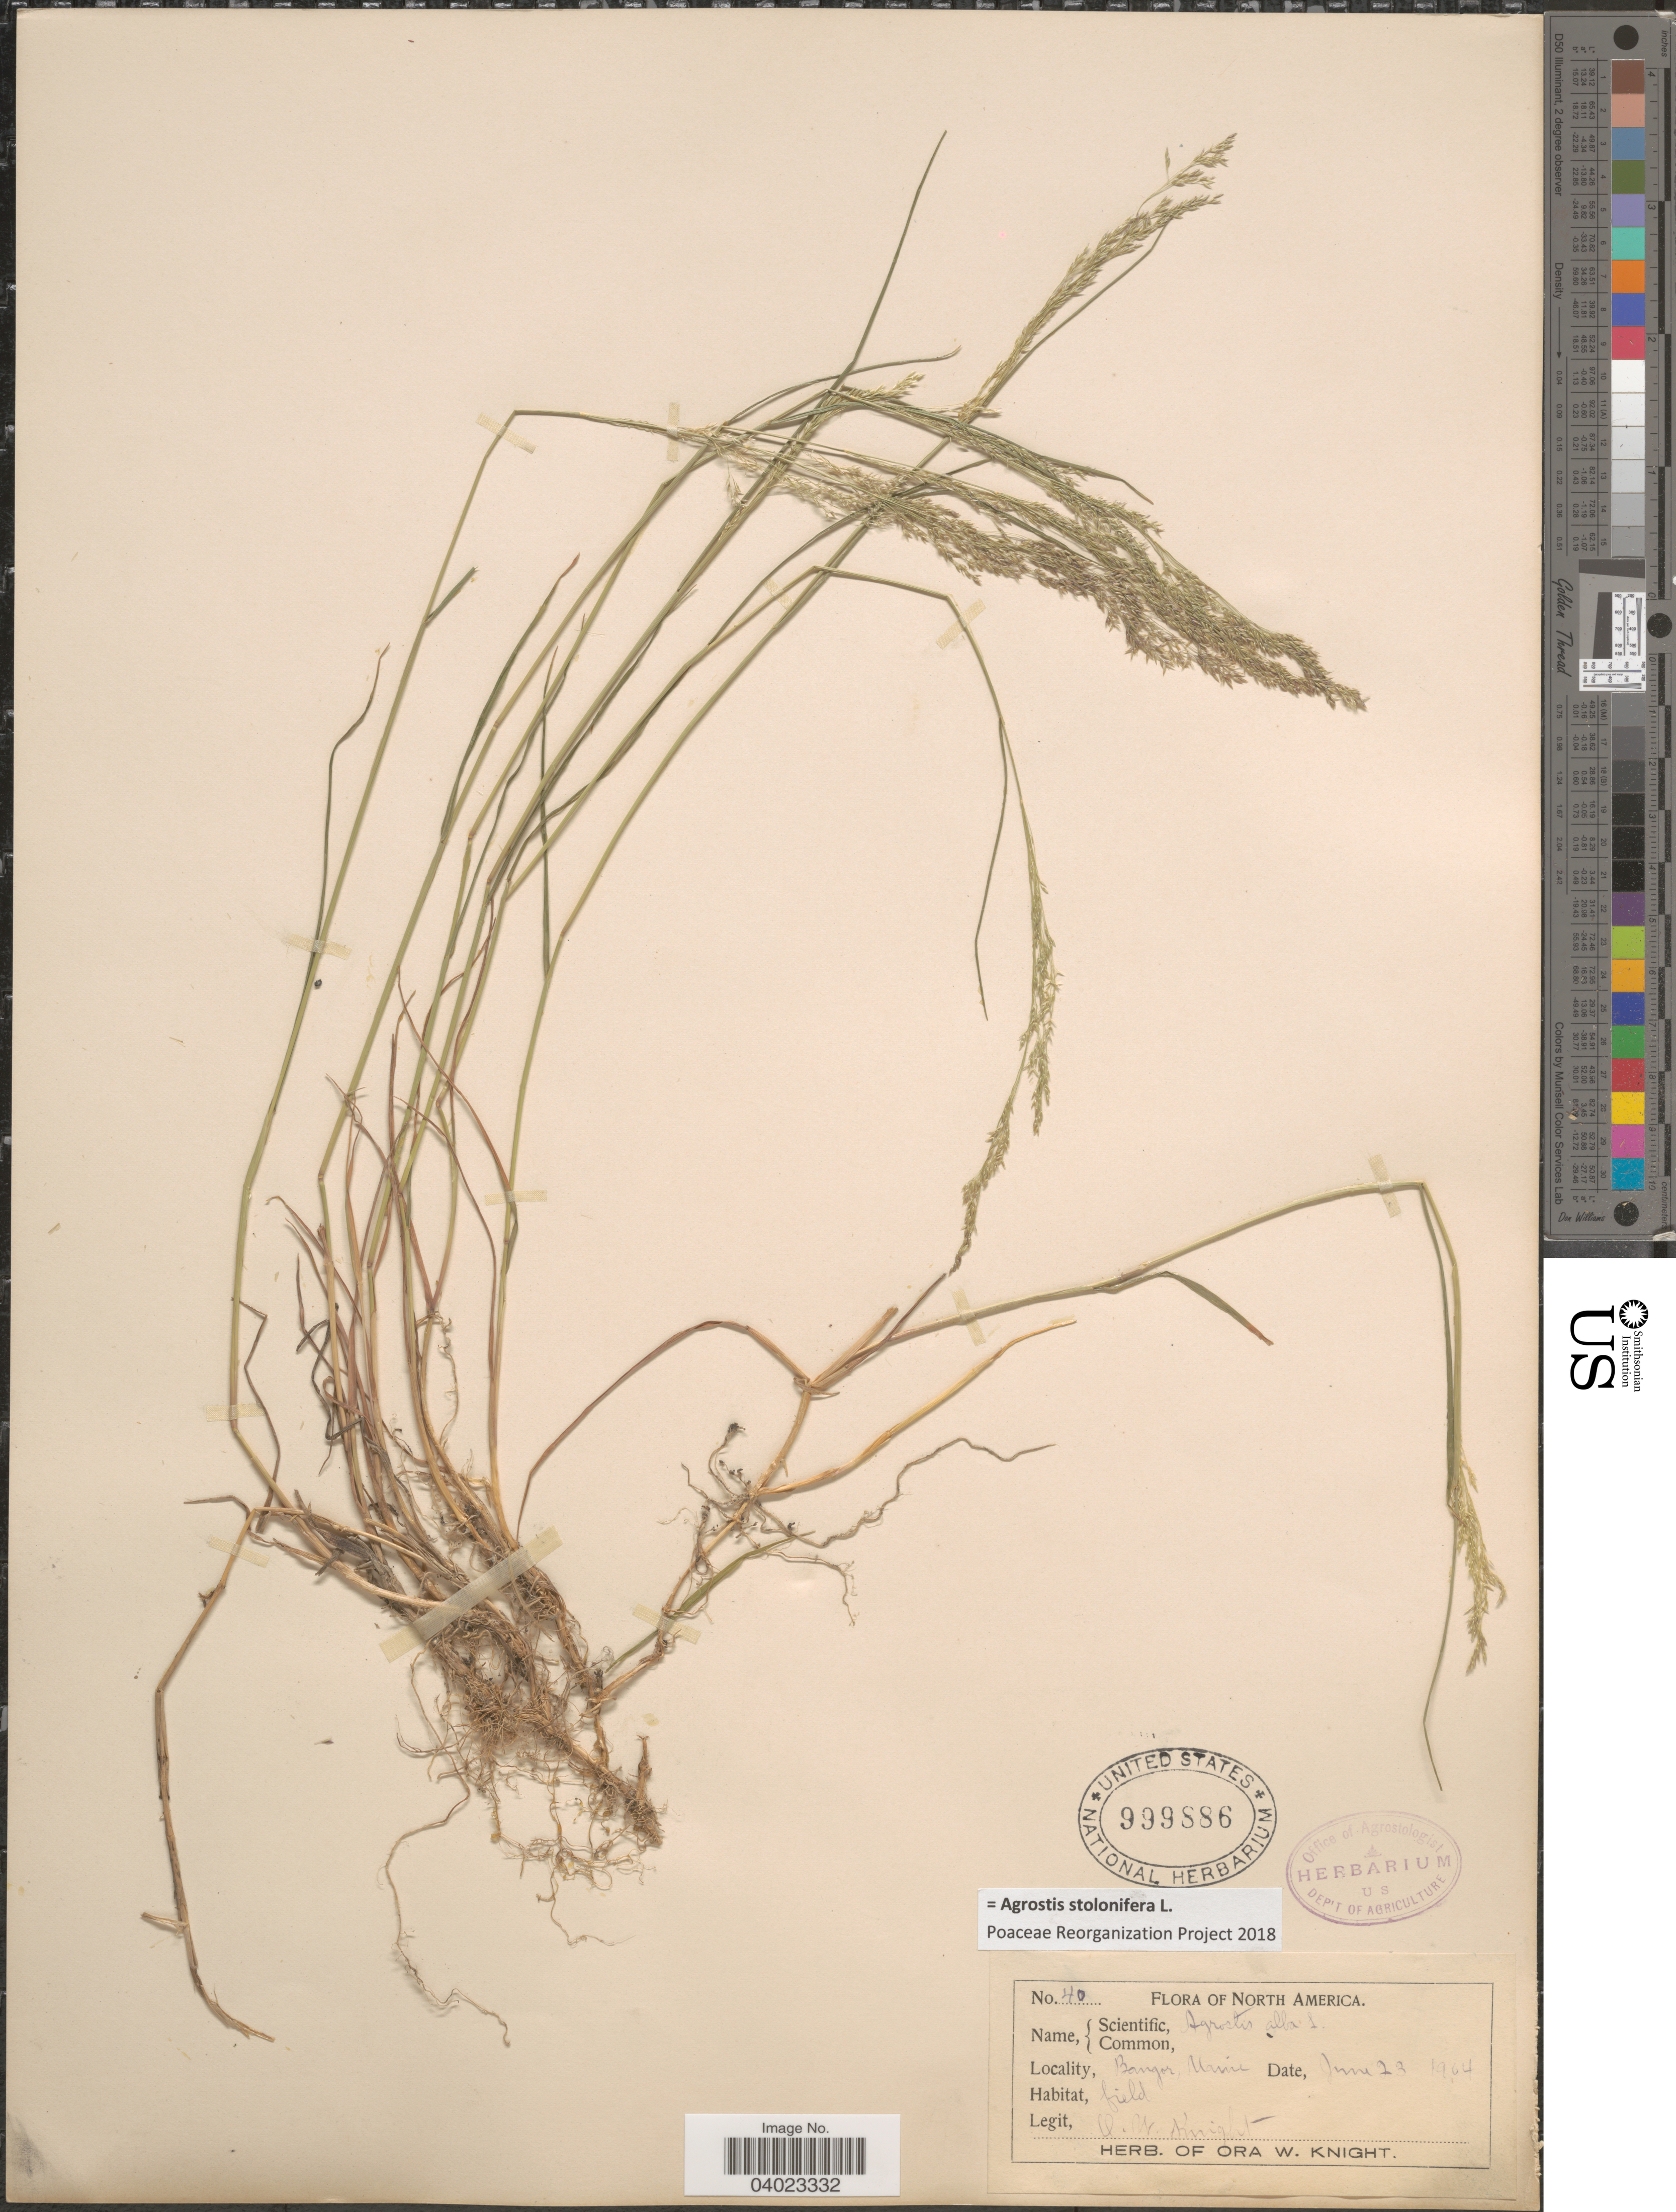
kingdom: Plantae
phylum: Tracheophyta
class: Liliopsida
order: Poales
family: Poaceae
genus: Agrostis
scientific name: Agrostis stolonifera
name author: L.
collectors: O. Knight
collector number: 40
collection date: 1964-06-23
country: United States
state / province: Maine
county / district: Penobscot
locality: Bangor.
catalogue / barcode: US 999886